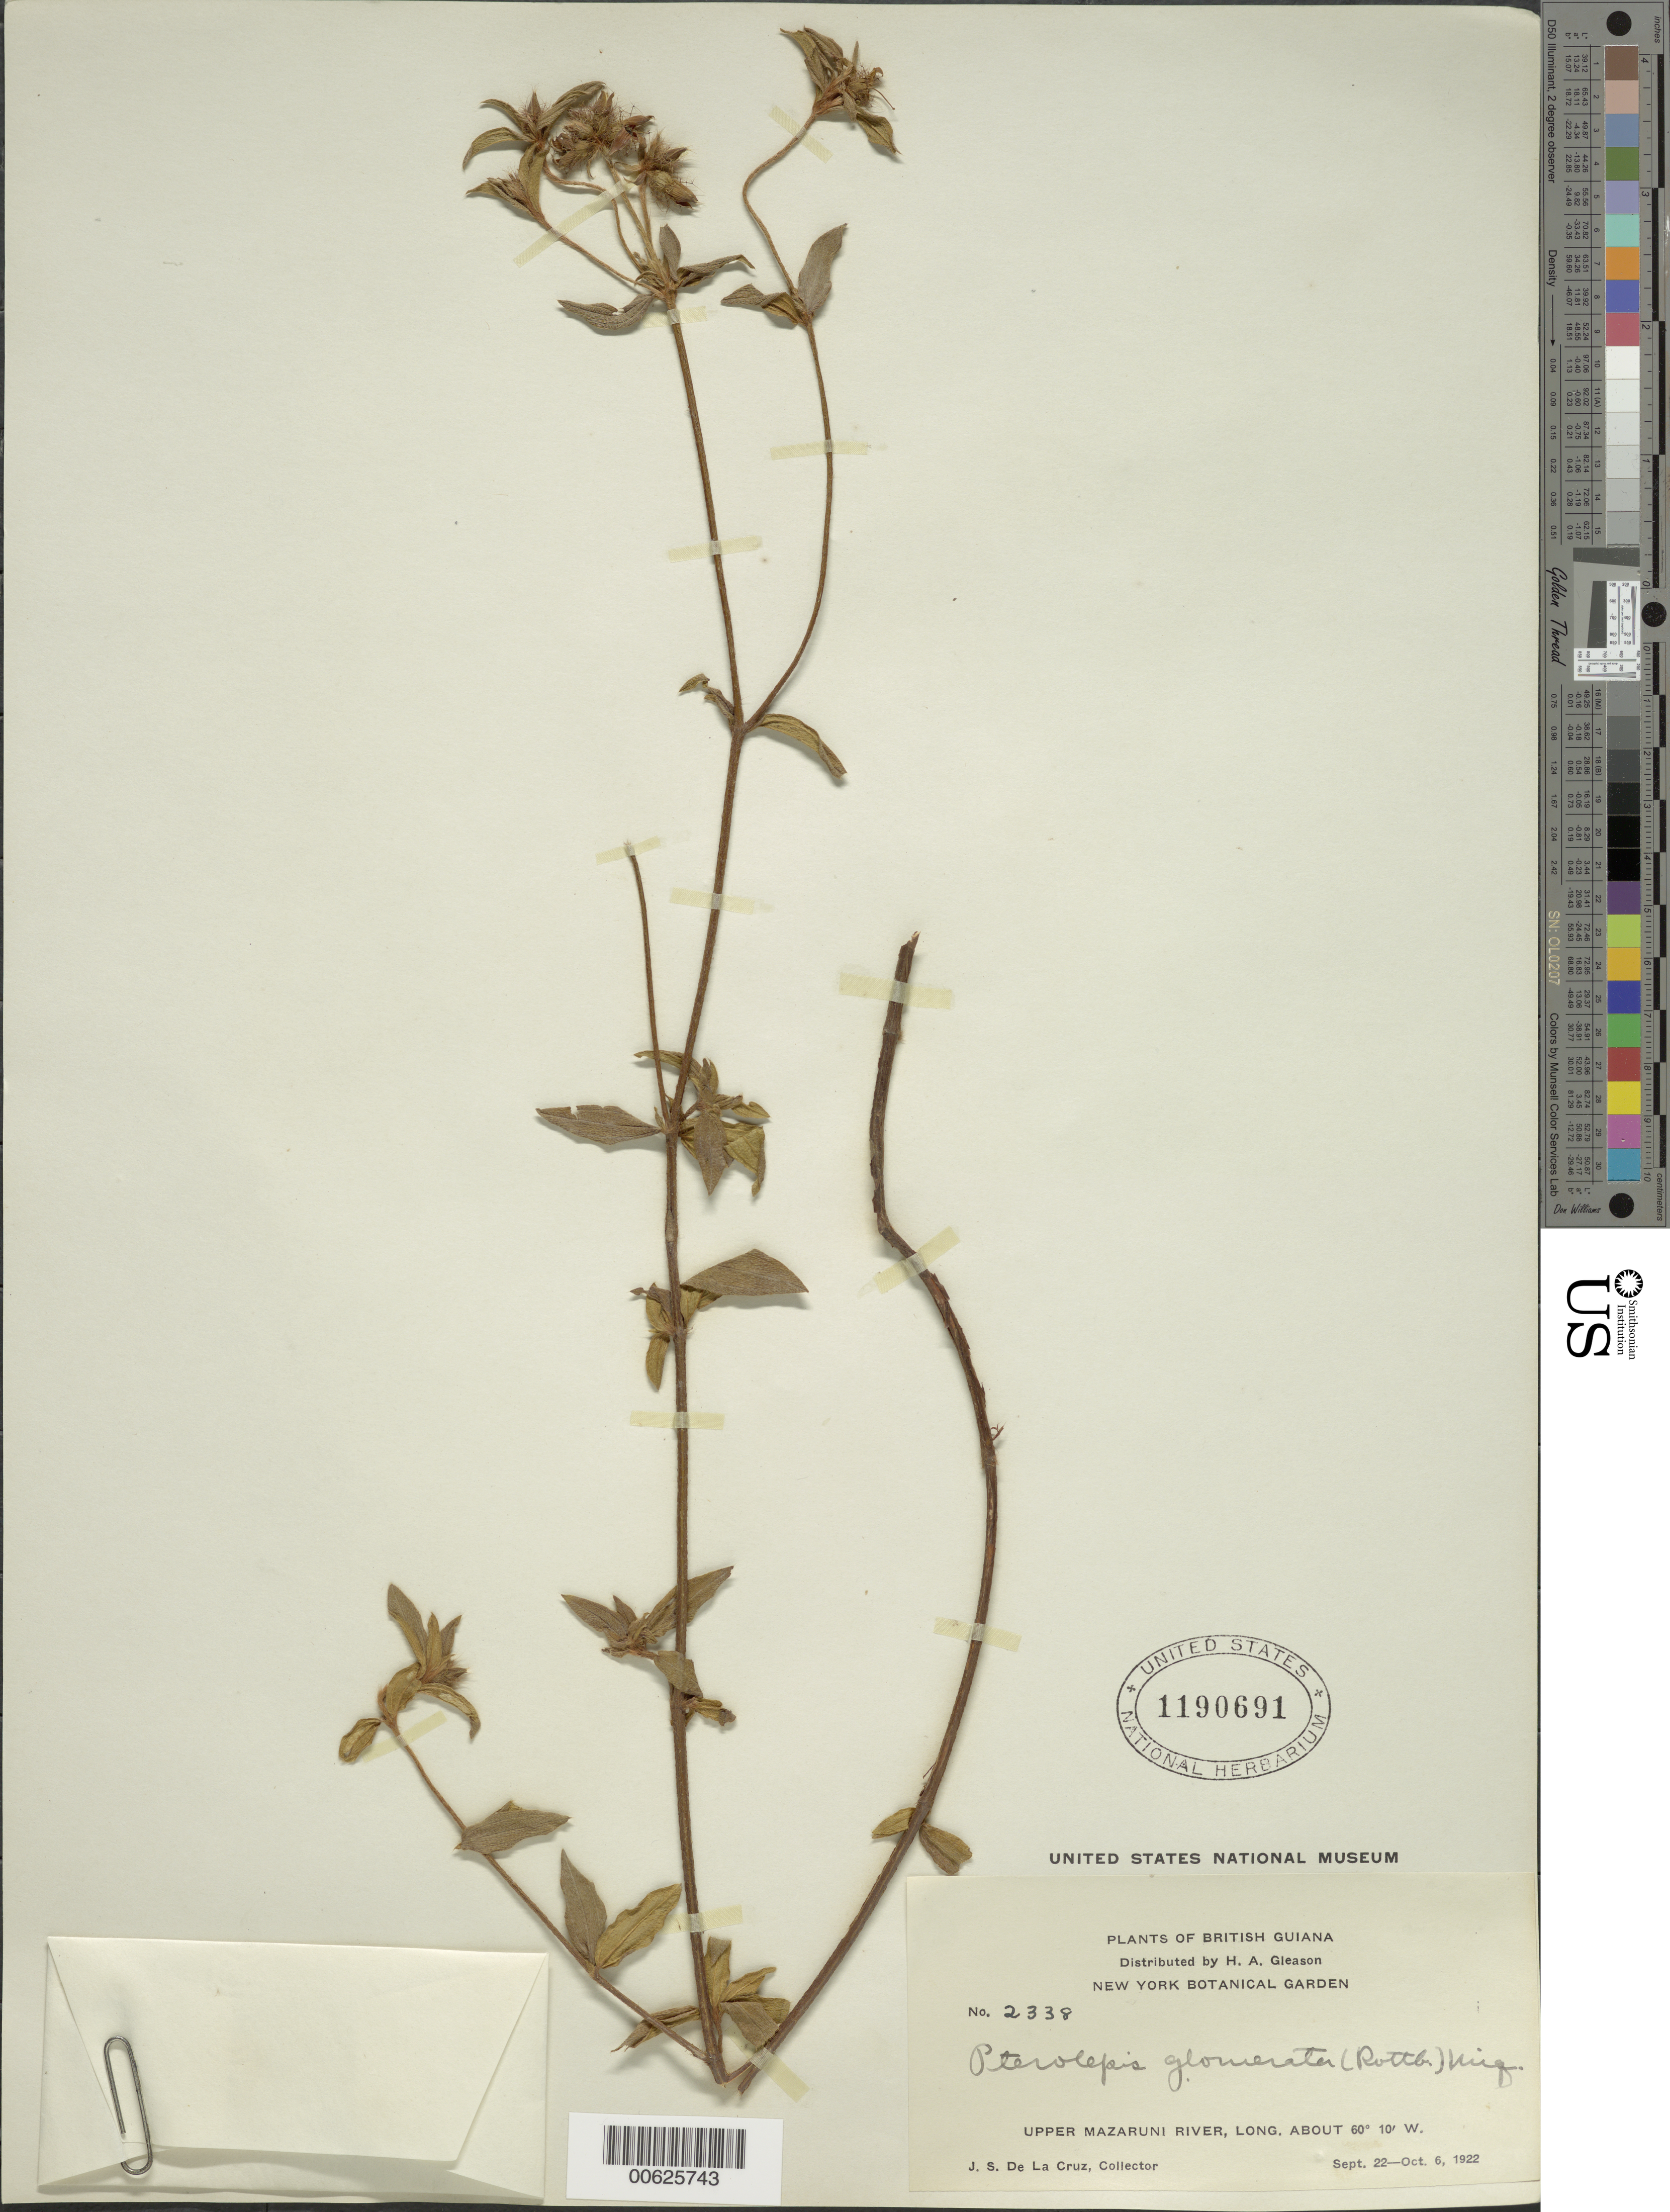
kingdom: Plantae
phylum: Tracheophyta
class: Magnoliopsida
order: Myrtales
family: Melastomataceae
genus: Pterolepis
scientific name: Pterolepis glomerata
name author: (Rottb.) Miq.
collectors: J. S. de la Cruz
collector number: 2338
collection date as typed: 22-Sep-22 to 6-Oct-22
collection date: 1922-09-22/1922-10-06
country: Guyana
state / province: Cuyuni-Mazaruni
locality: Upper Mazaruni R.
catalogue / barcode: US 1190691